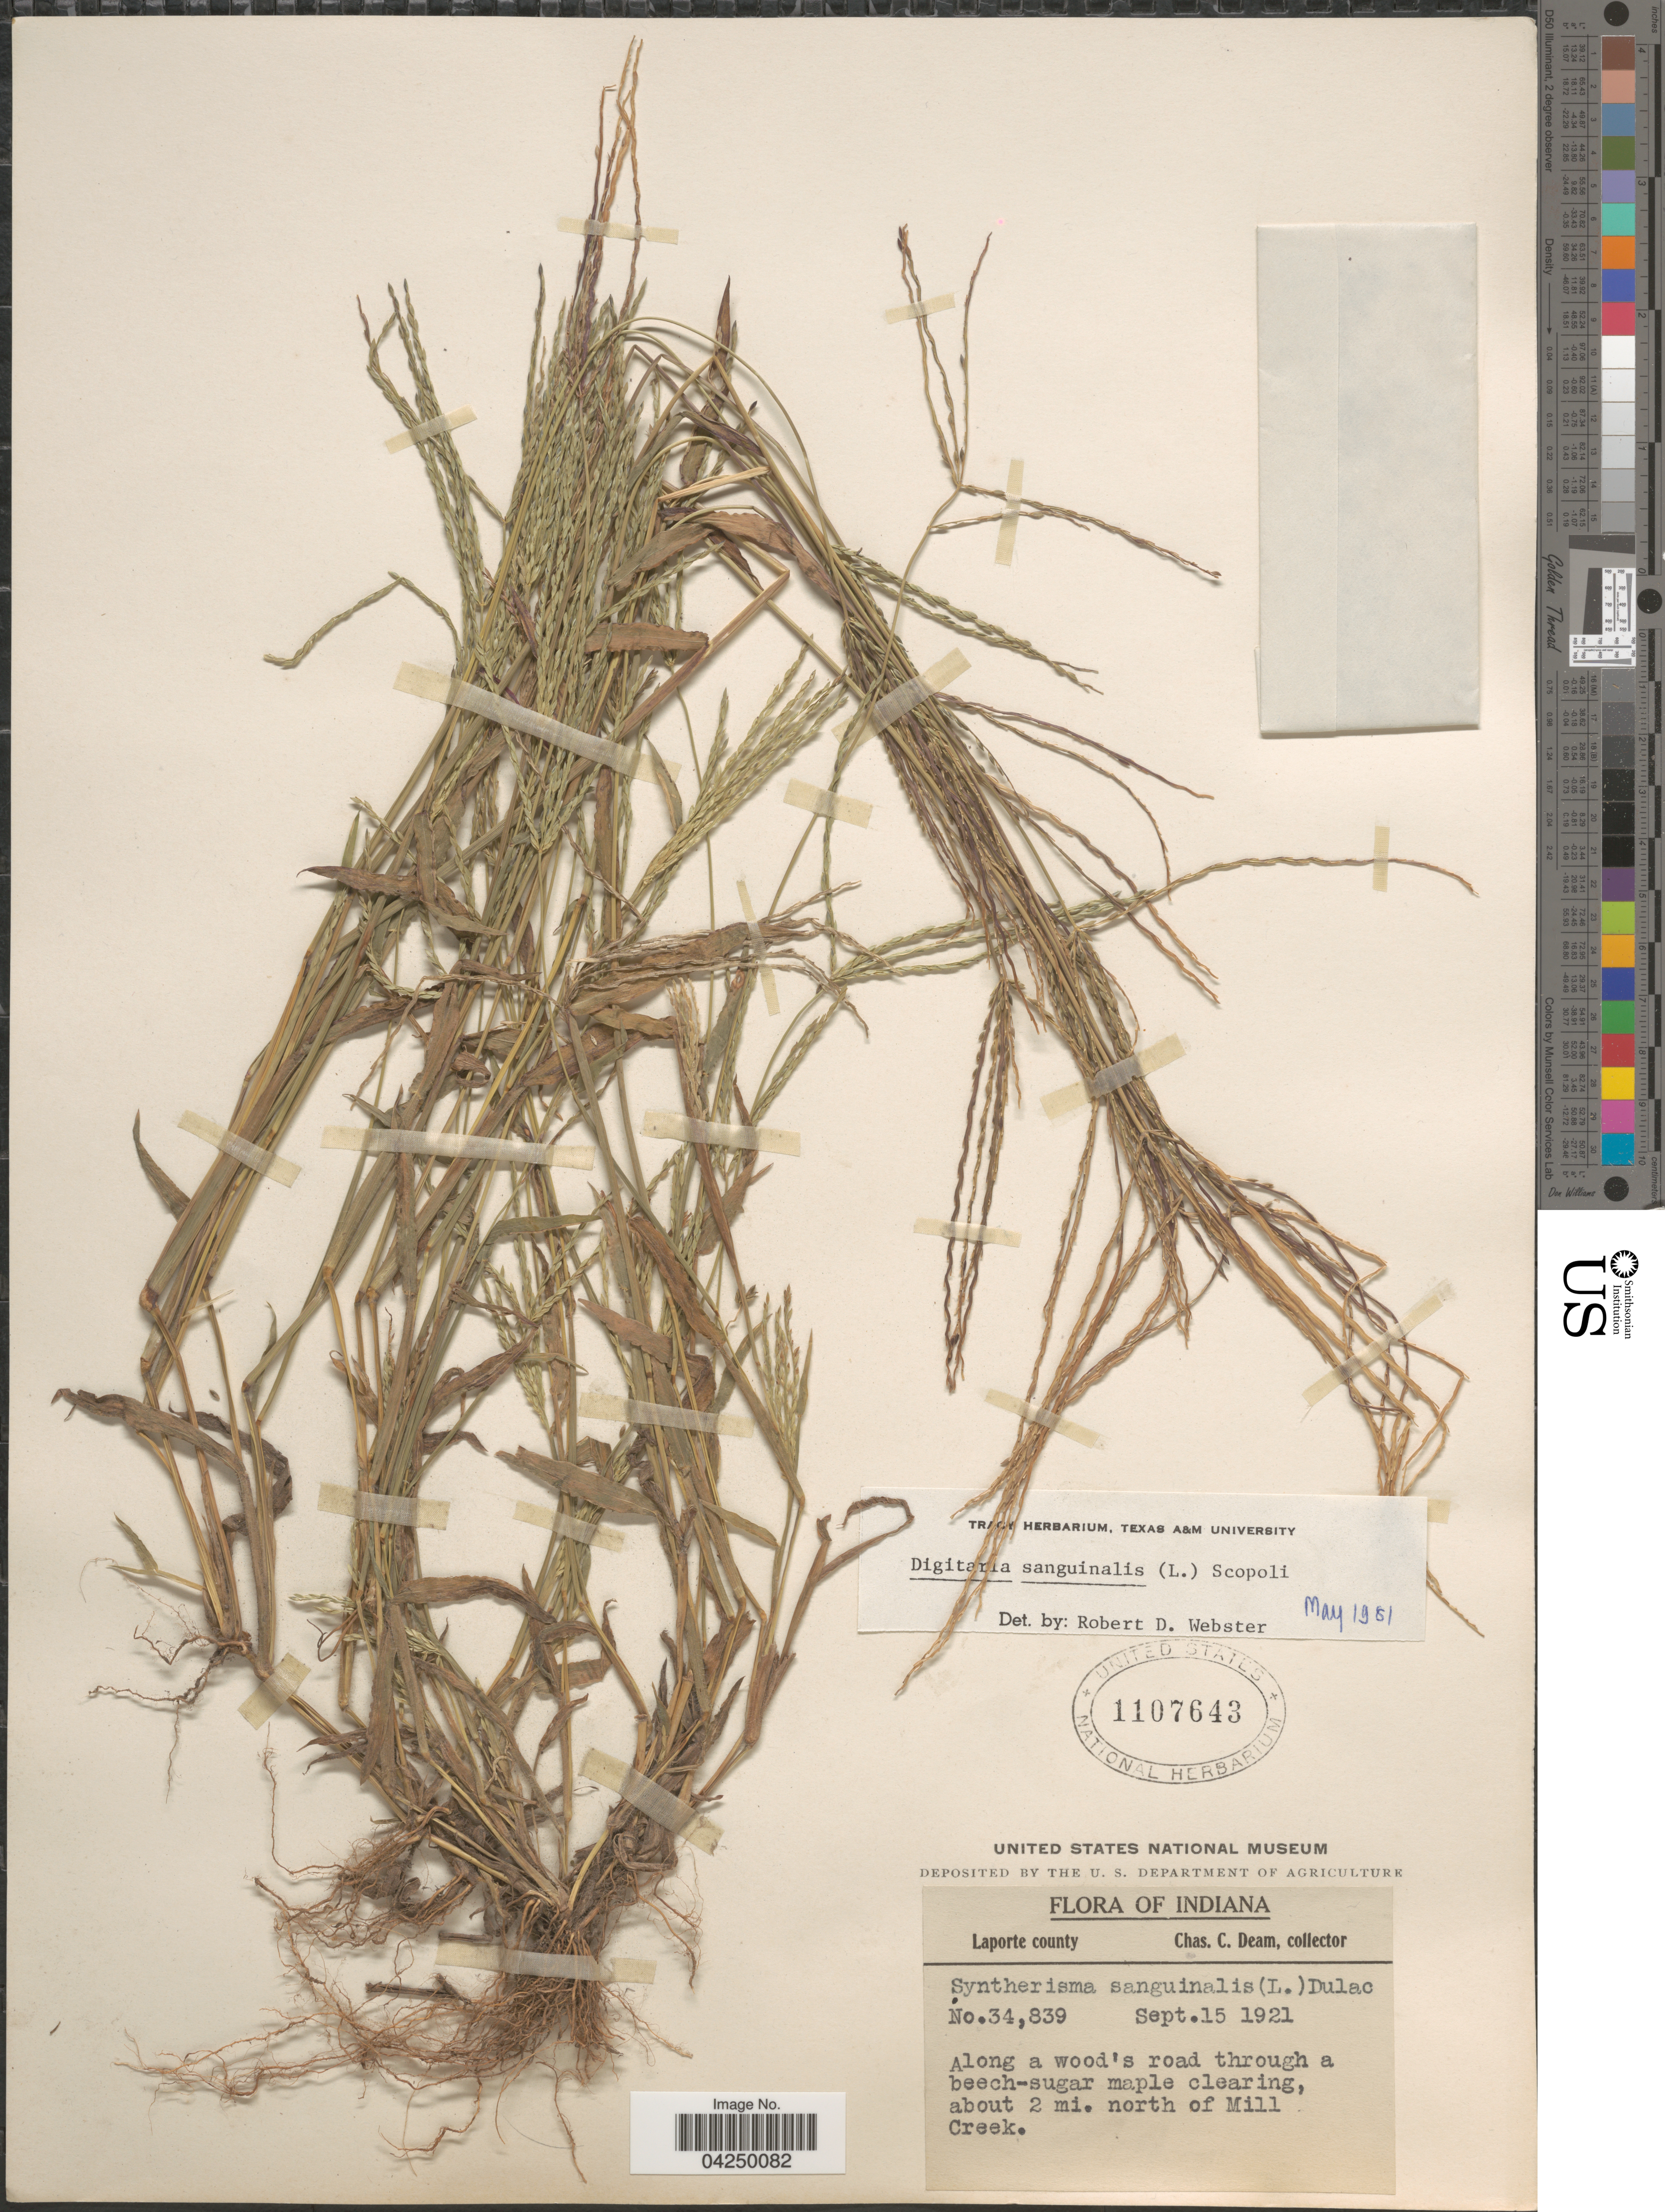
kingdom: Plantae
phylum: Tracheophyta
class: Liliopsida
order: Poales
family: Poaceae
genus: Digitaria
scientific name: Digitaria sanguinalis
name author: (L.) Scop.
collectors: C. C. Deam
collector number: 34839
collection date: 1921-09-15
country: United States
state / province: Indiana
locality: Laporte county. Along a wood's road through a beech-sugar maple clearing, about 2 mi. north of Mills Creek.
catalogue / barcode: US 1107643